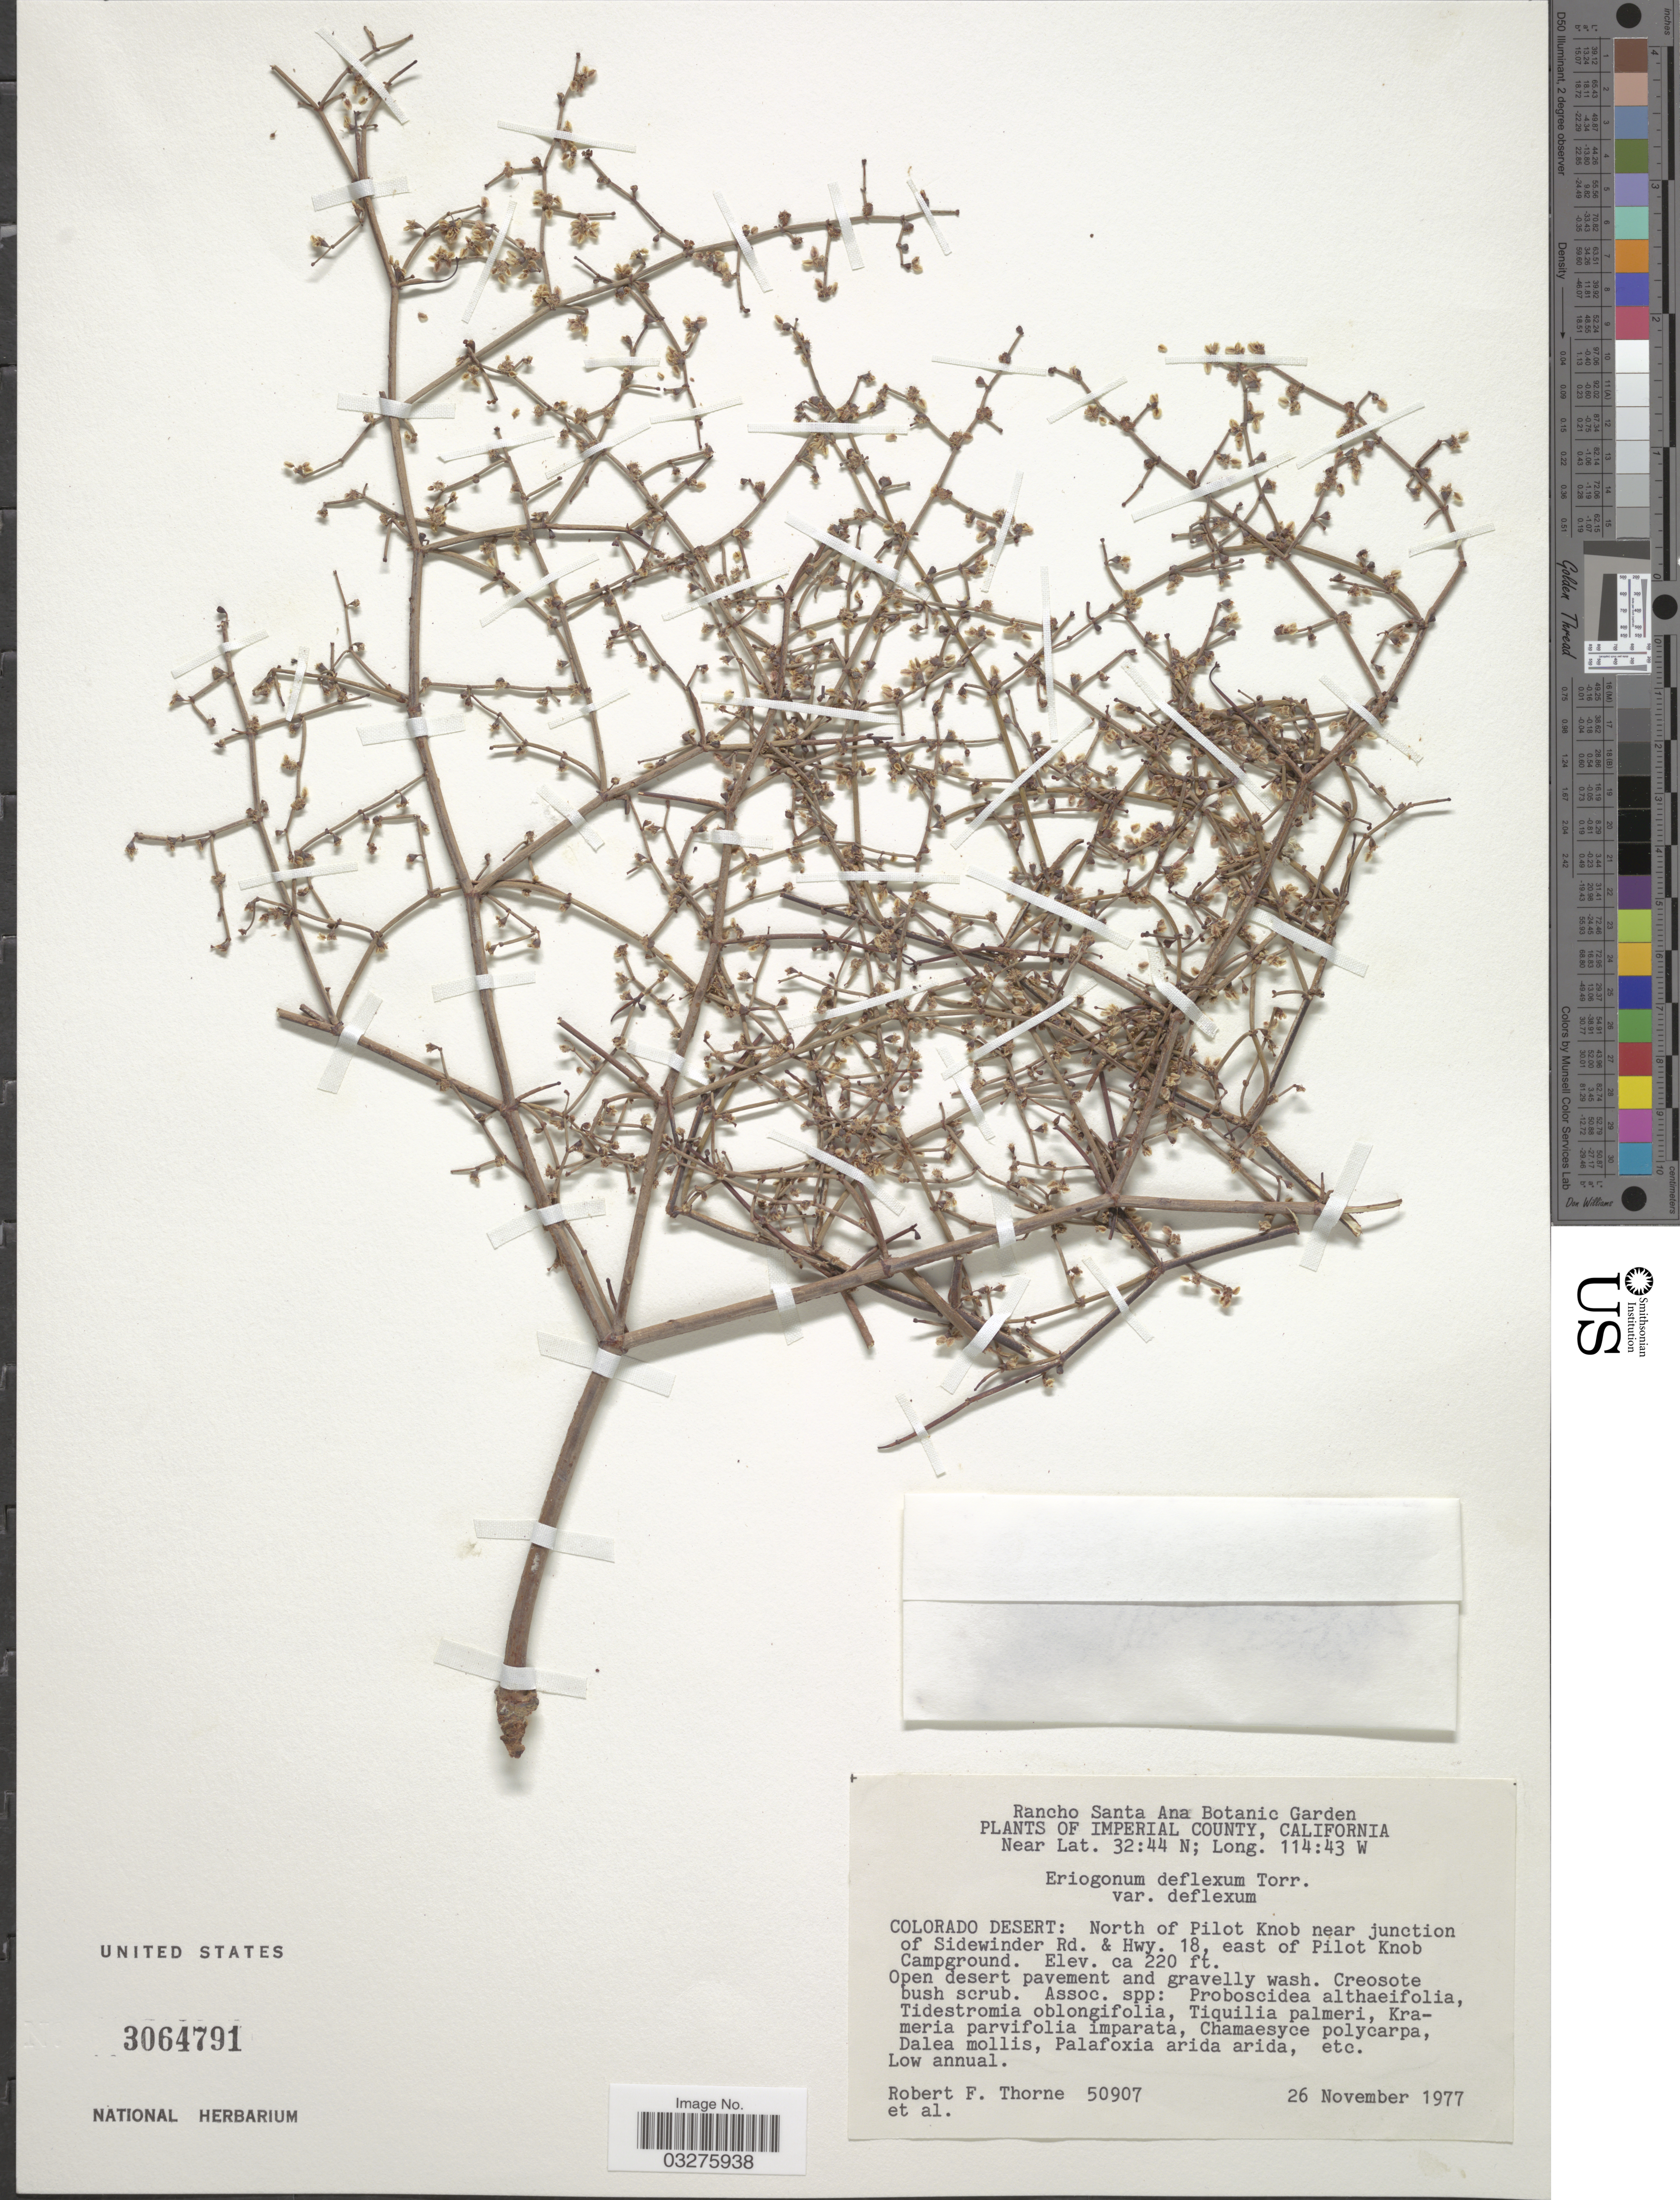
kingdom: Plantae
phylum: Tracheophyta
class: Magnoliopsida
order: Caryophyllales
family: Polygonaceae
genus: Eriogonum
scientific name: Eriogonum deflexum var. deflexum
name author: Torr. in Ives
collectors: R. F. Thorne & et al.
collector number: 50907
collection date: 1977-11-26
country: United States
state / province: California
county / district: Imperial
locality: Imperial County. Colorado Desert: North of Pilot Knob near junction of Sidewinder Rd. & Hwy. 18, east of Pilot Knob Campground.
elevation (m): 67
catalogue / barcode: US 3064791